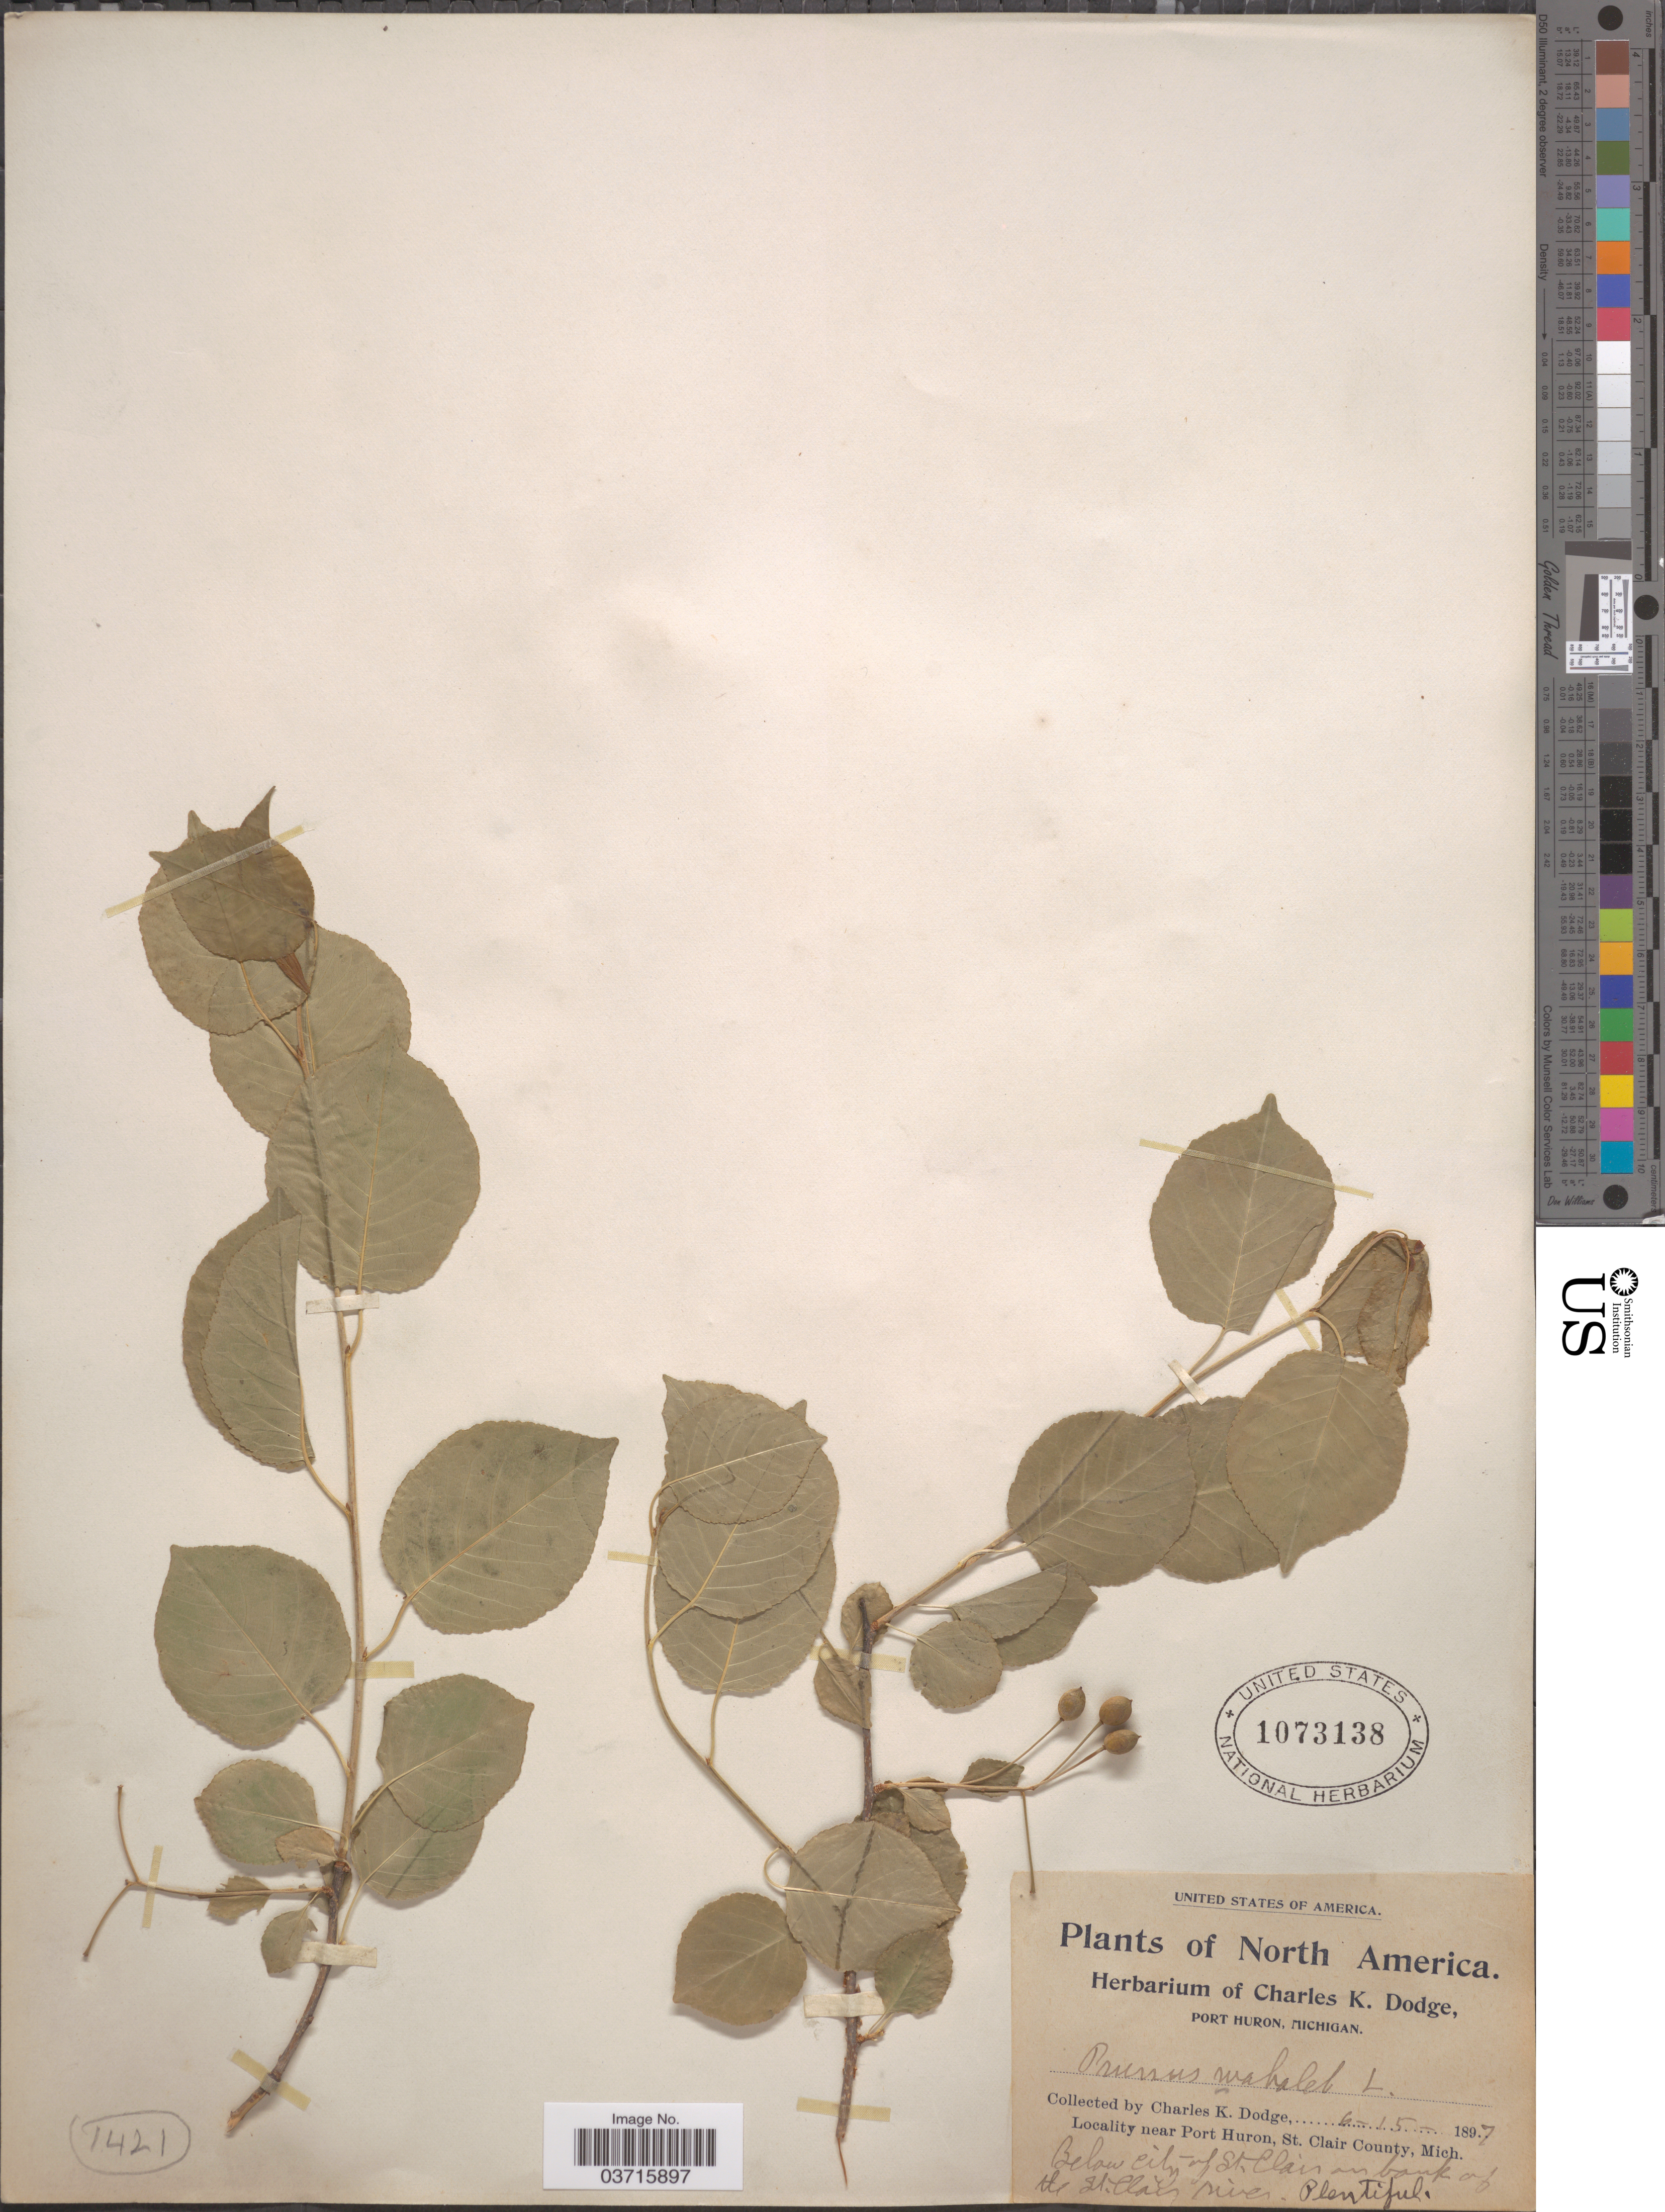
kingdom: Plantae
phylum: Tracheophyta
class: Magnoliopsida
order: Rosales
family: Rosaceae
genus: Prunus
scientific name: Prunus mahaleb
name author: L.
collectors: C. K. Dodge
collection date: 1897-06-15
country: United States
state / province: Michigan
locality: Near Port Huron, St. Clair County. Below city of St. Clair on bank of the St. Clair river.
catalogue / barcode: US 1073138